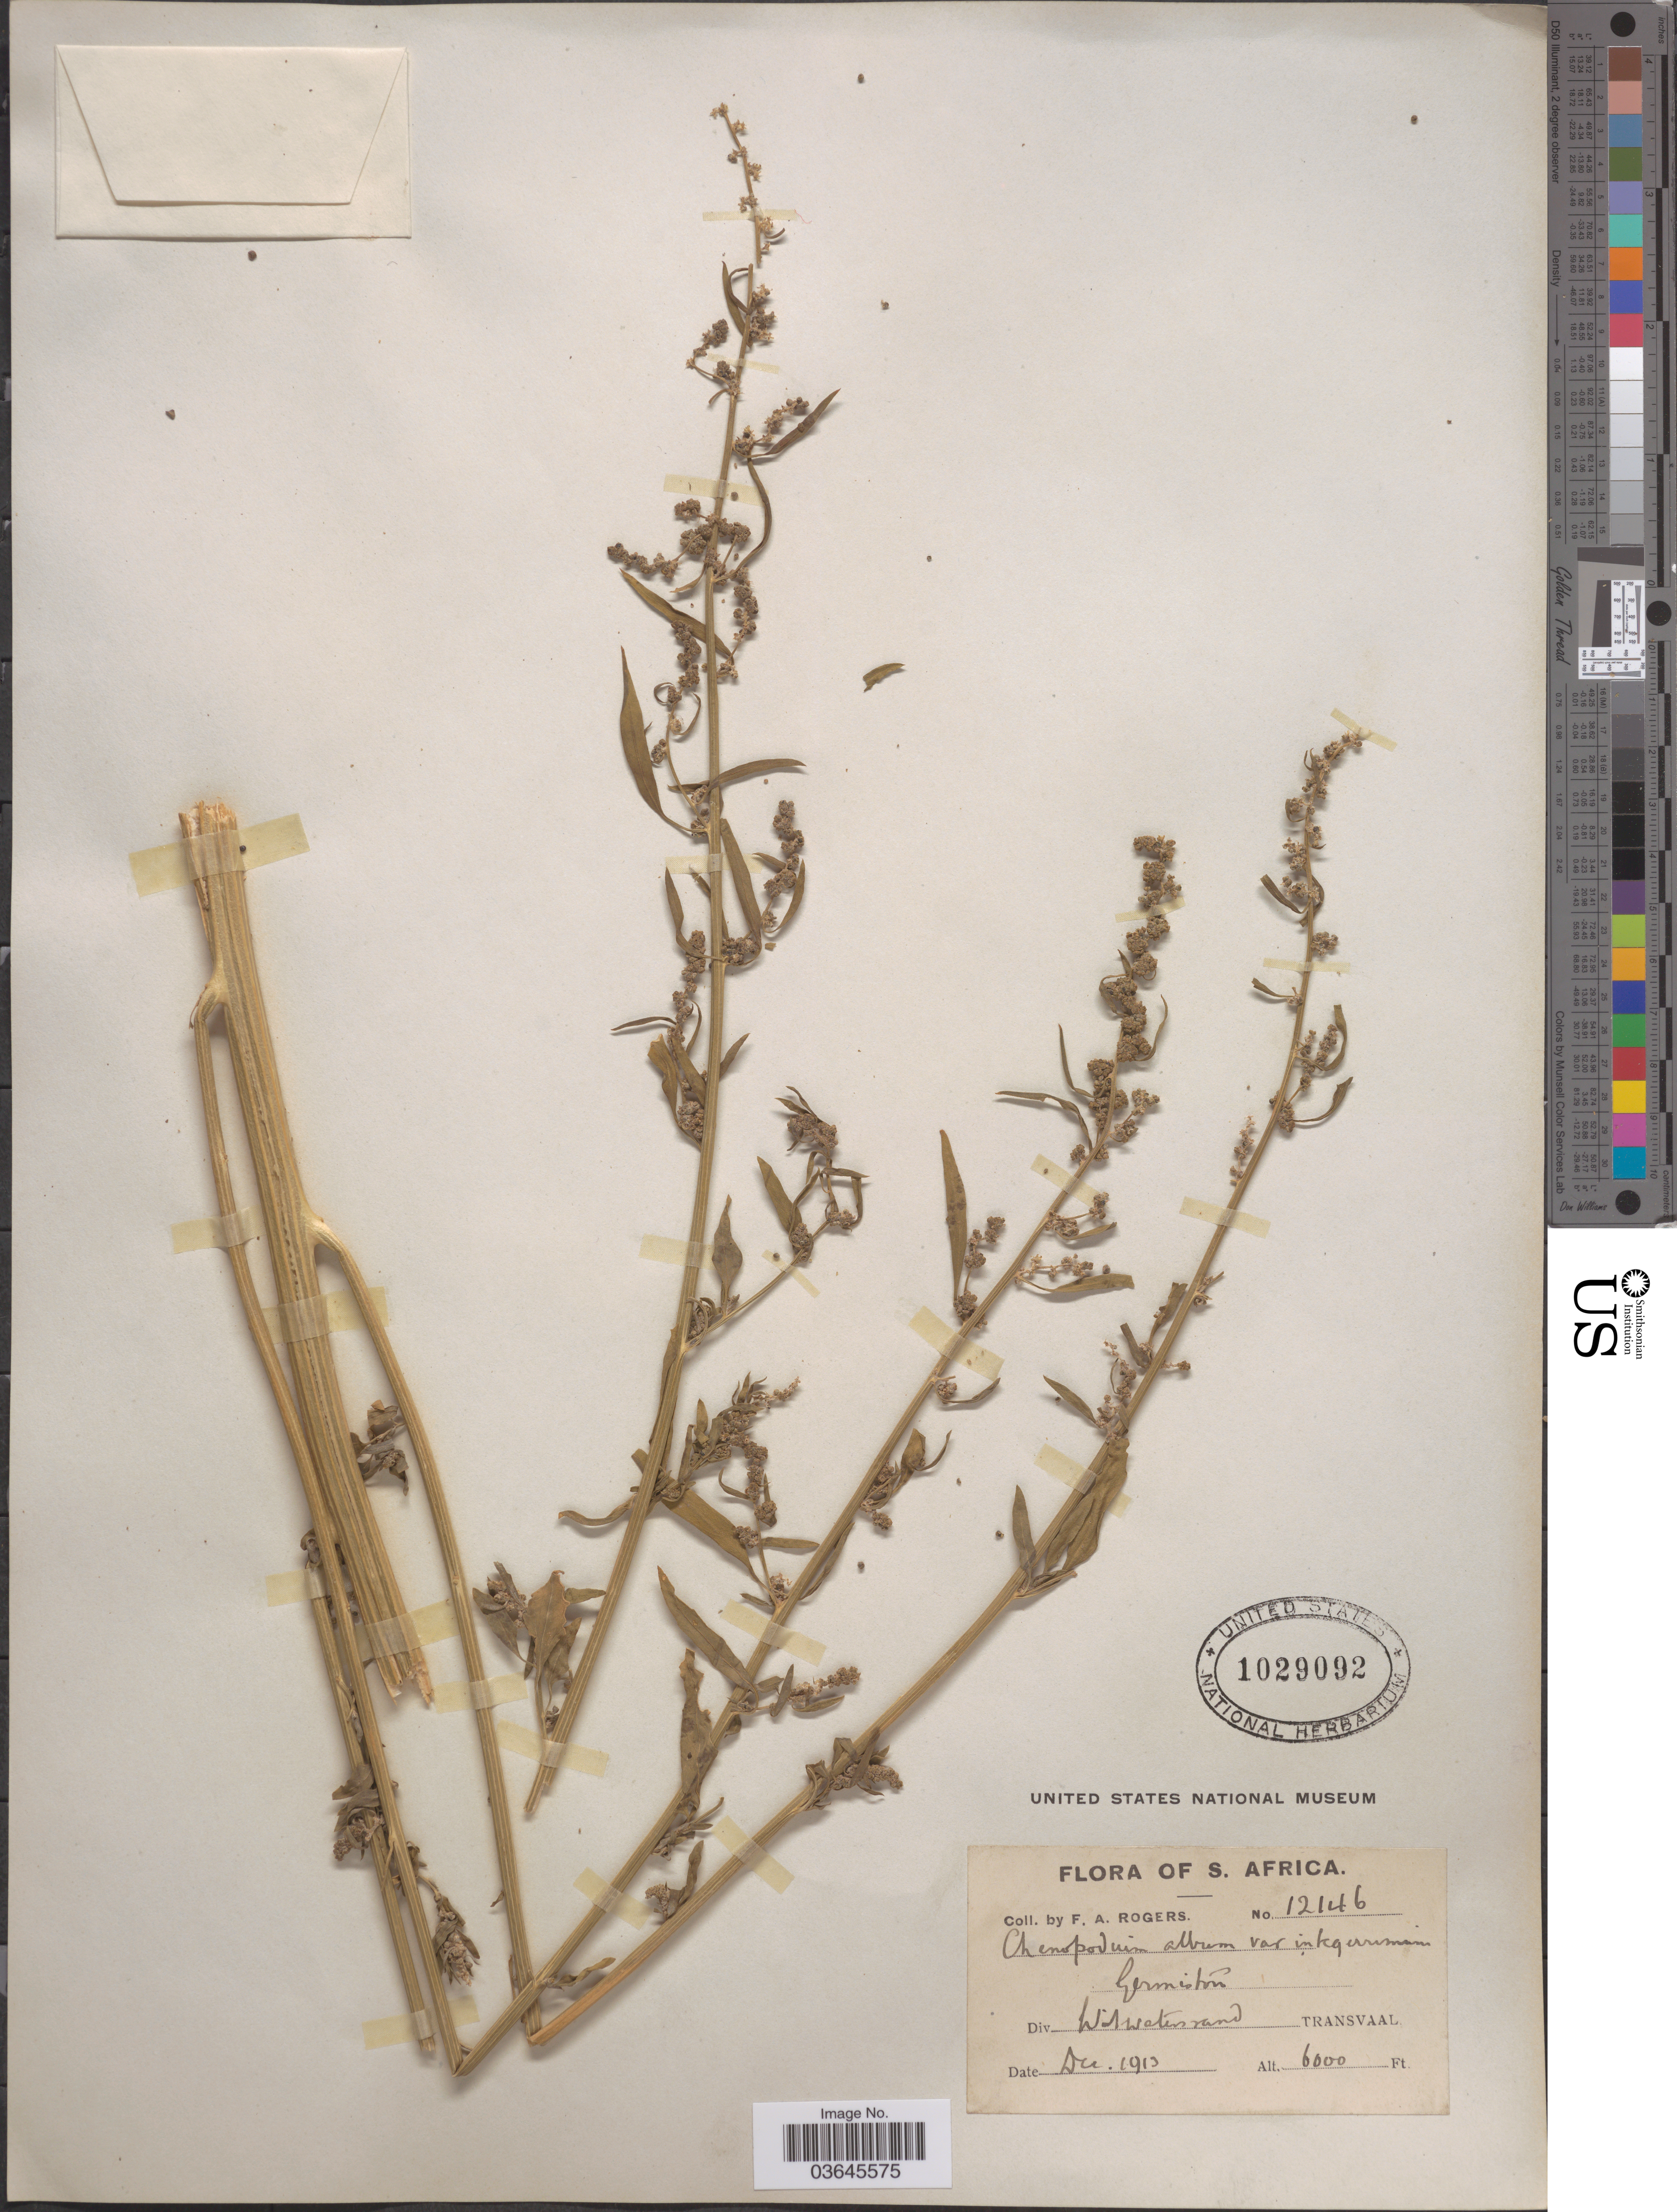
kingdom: Plantae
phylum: Tracheophyta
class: Magnoliopsida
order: Caryophyllales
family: Amaranthaceae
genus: Chenopodium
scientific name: Chenopodium album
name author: L.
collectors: F. A. Rogers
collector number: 12146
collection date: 1913-12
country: South Africa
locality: Germiston. Div. Witwatersrand, Transvaal.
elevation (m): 1829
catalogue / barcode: US 1029092